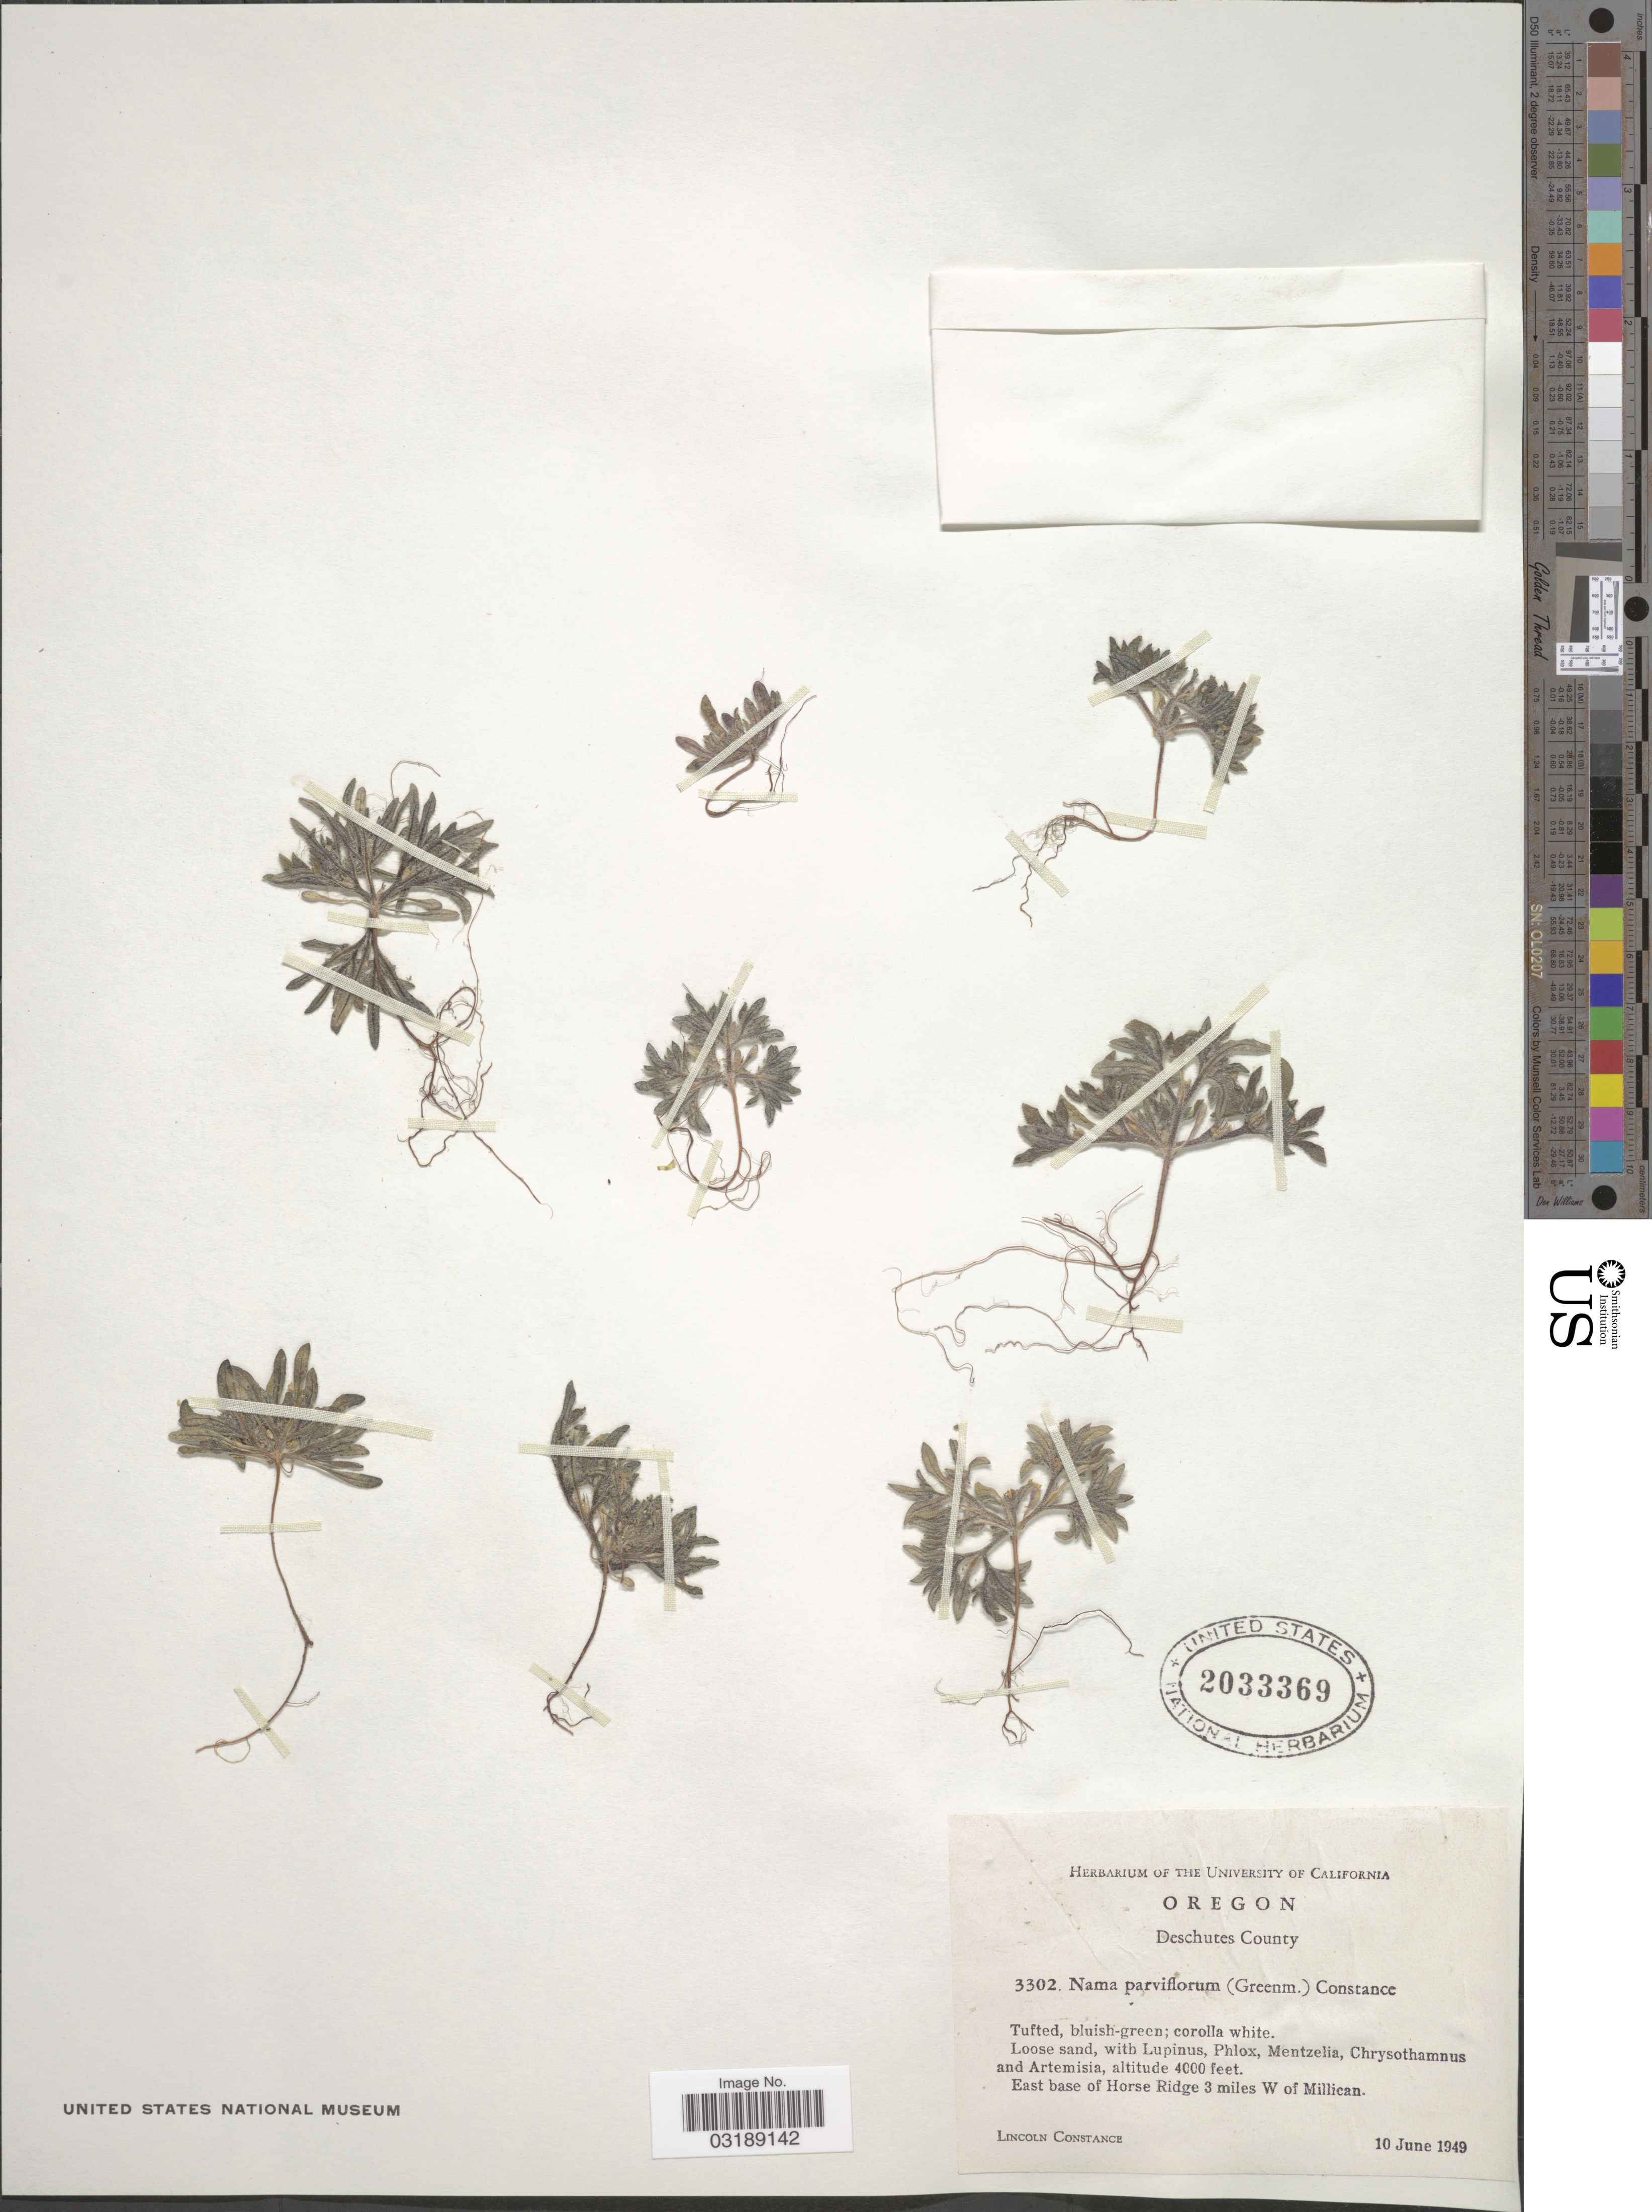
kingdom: Plantae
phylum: Tracheophyta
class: Magnoliopsida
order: Boraginales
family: Namaceae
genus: Nama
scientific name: Nama parviflora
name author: (Greenm.) Constance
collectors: L. Constance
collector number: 3302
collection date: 1949-06-10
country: United States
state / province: Oregon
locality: Deschutes County, East base of Horse Ridge 3 miles W of Millican.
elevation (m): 1219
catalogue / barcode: US 2033369